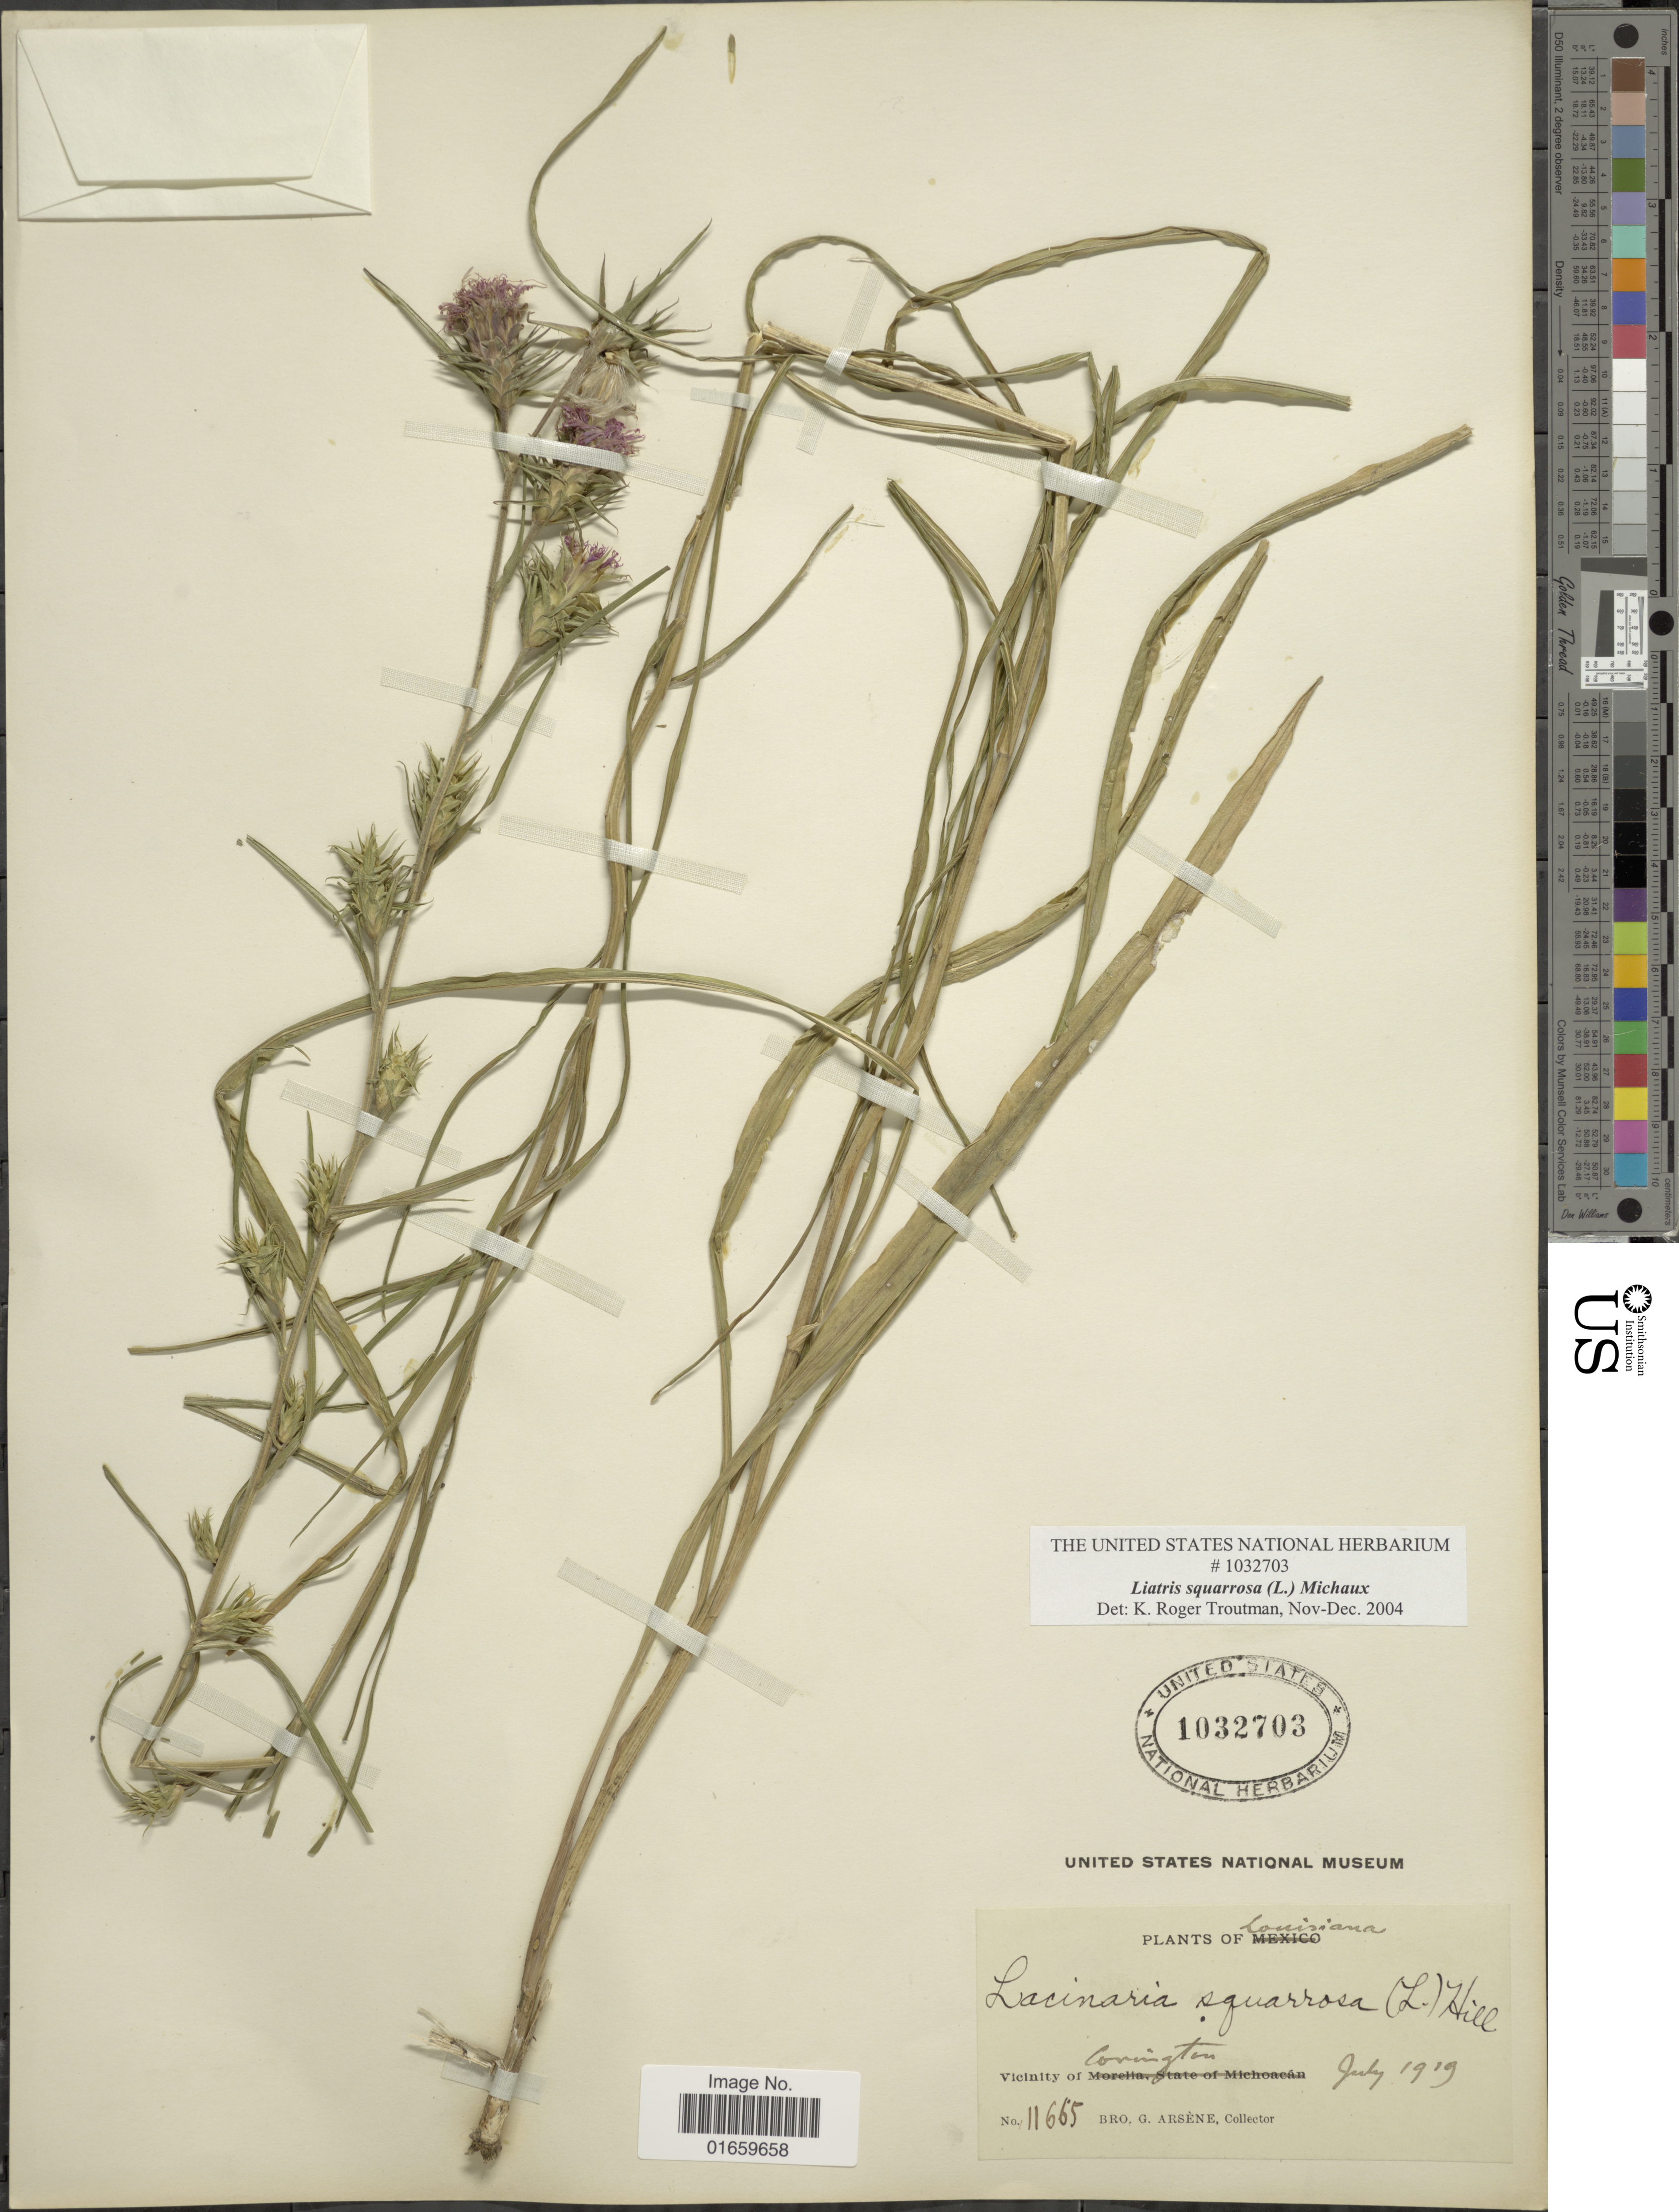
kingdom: Plantae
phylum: Tracheophyta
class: Magnoliopsida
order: Asterales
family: Asteraceae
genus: Liatris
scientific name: Liatris squarrosa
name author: (L.) Michx.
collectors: Bro. G. Arsène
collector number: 11665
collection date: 1919-07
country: United States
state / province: Louisiana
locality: Vicinity of Covington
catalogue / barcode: US 1032703